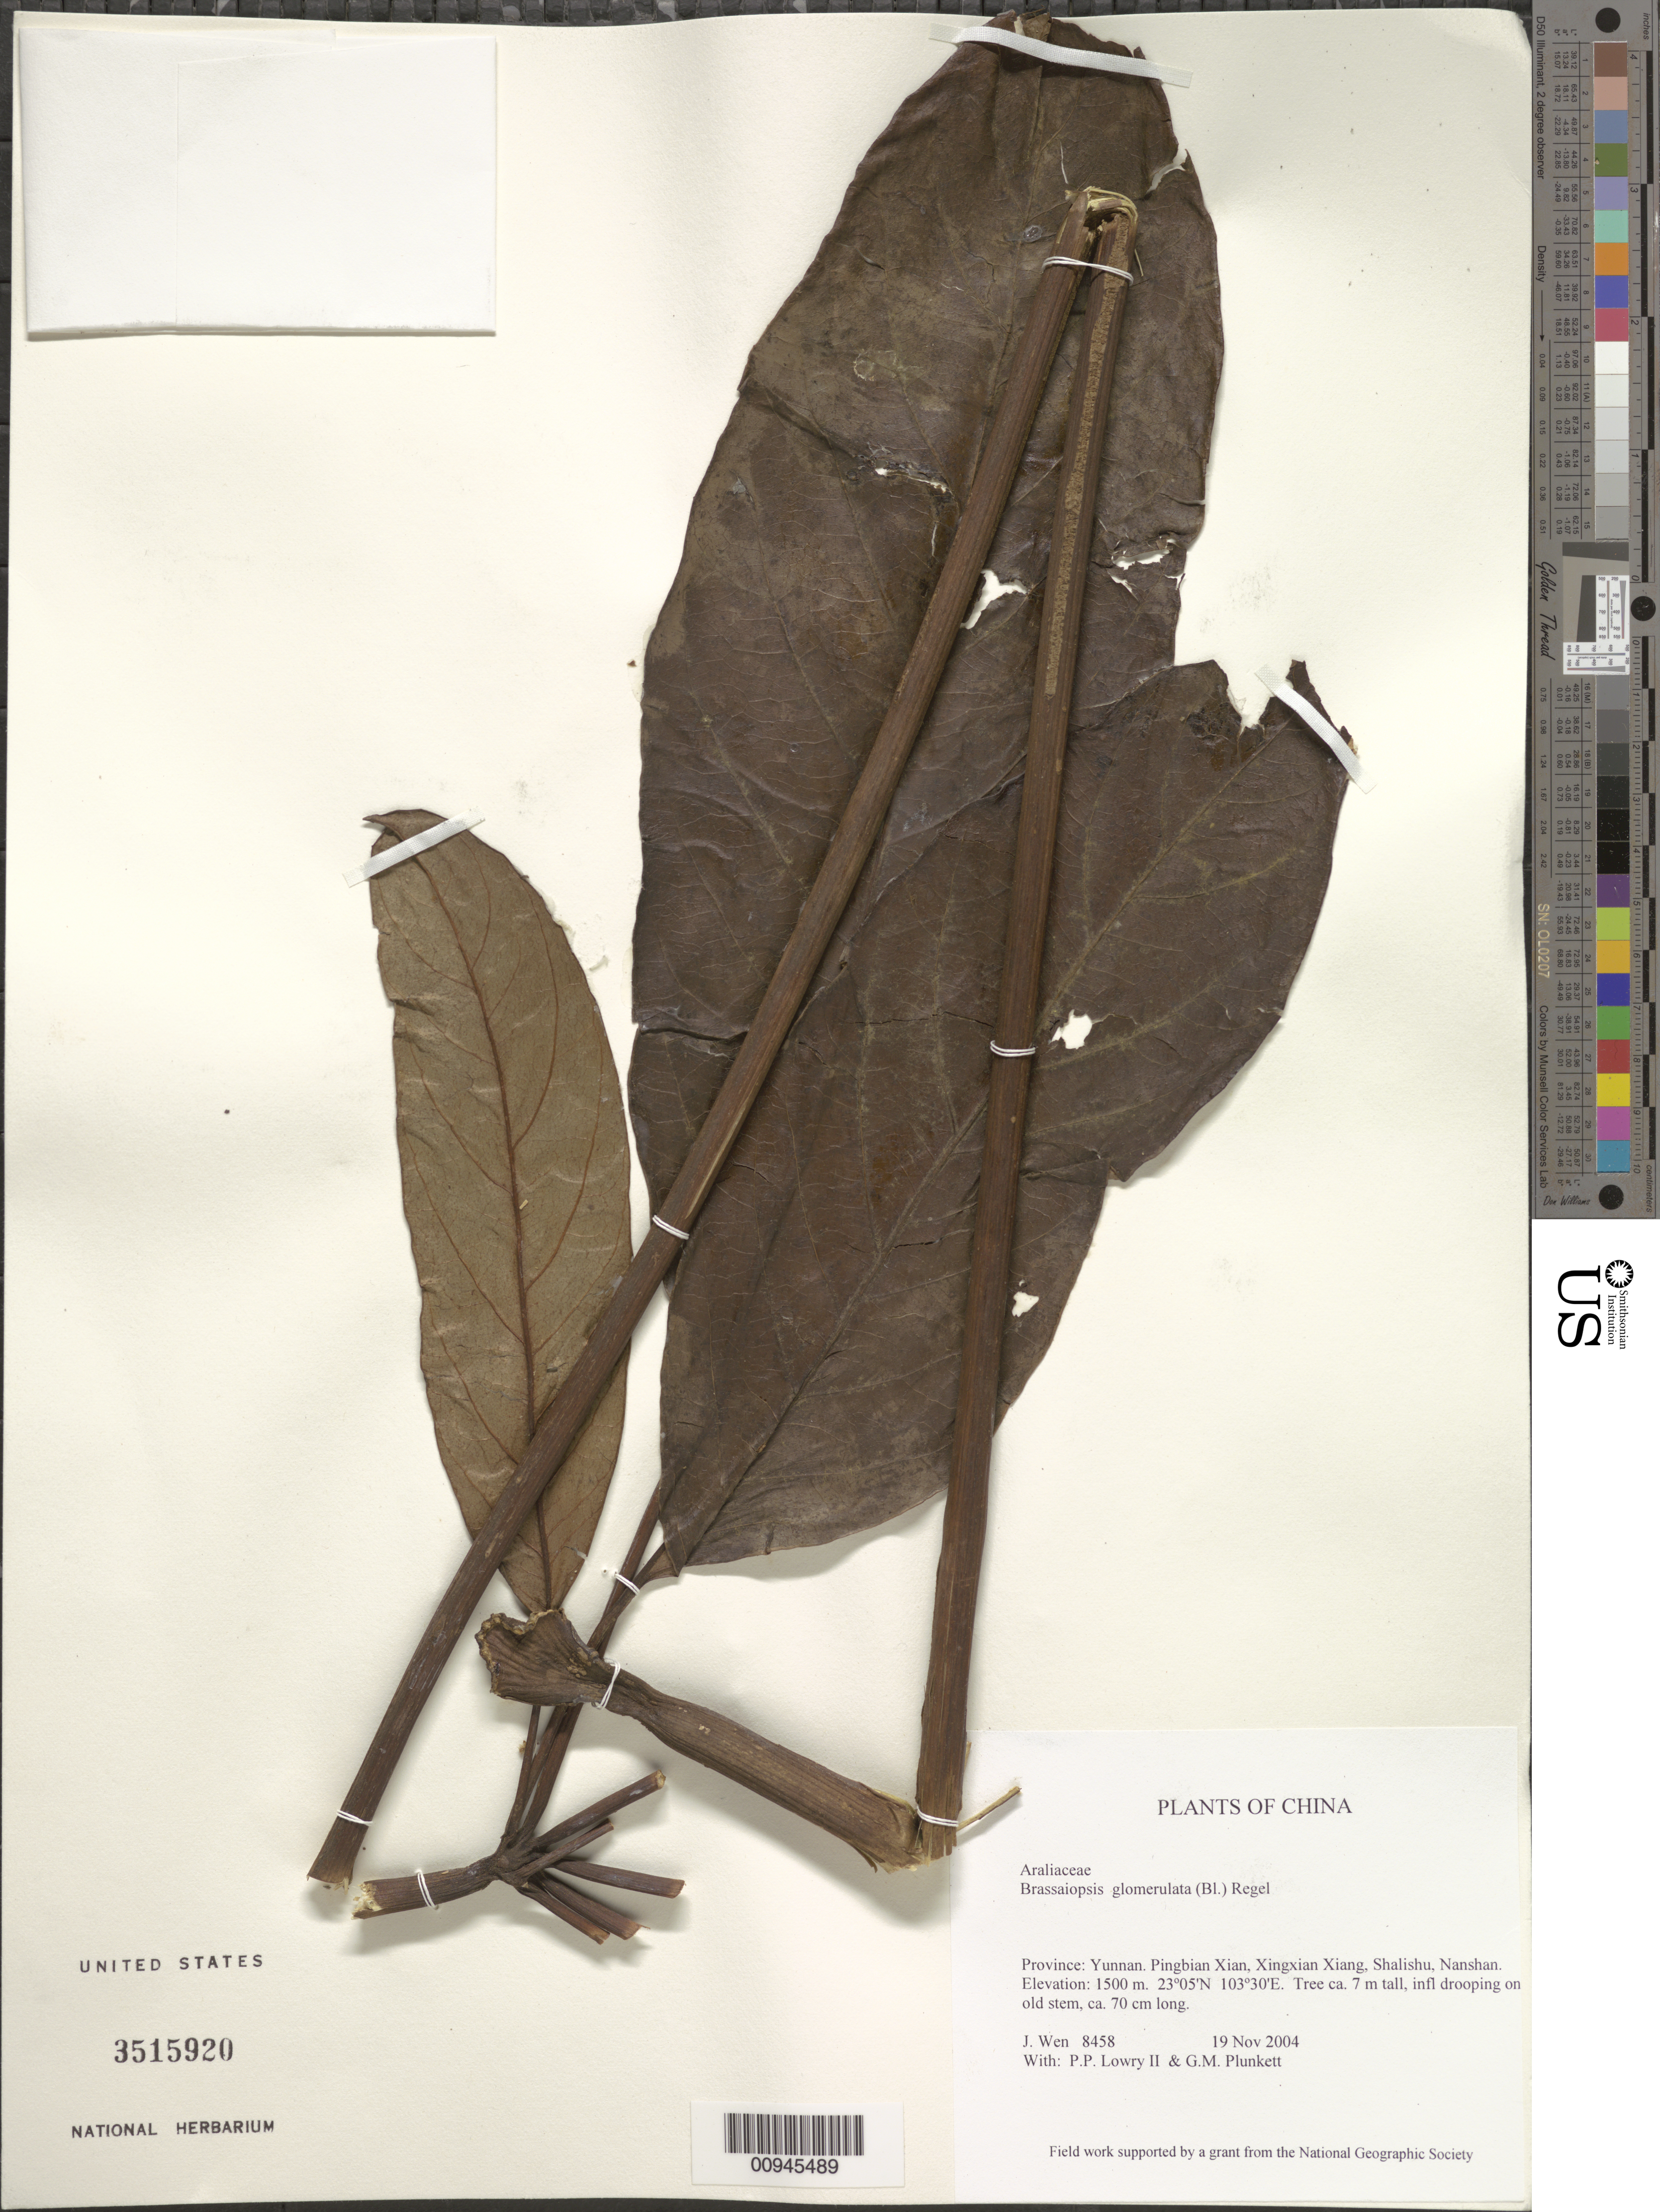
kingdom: Plantae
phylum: Tracheophyta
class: Magnoliopsida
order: Apiales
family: Araliaceae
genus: Brassaiopsis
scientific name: Brassaiopsis glomerulata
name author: (Blume) Regel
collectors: J. Wen, P. P. Lowry & G. M. Plunkett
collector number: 8458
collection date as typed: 19 Nov 2004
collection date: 2004-11-19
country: China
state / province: Yunnan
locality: Pingbian Xian, Xingxian Xiang, Shalishu, Nanshan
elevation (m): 1500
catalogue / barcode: US 3515920